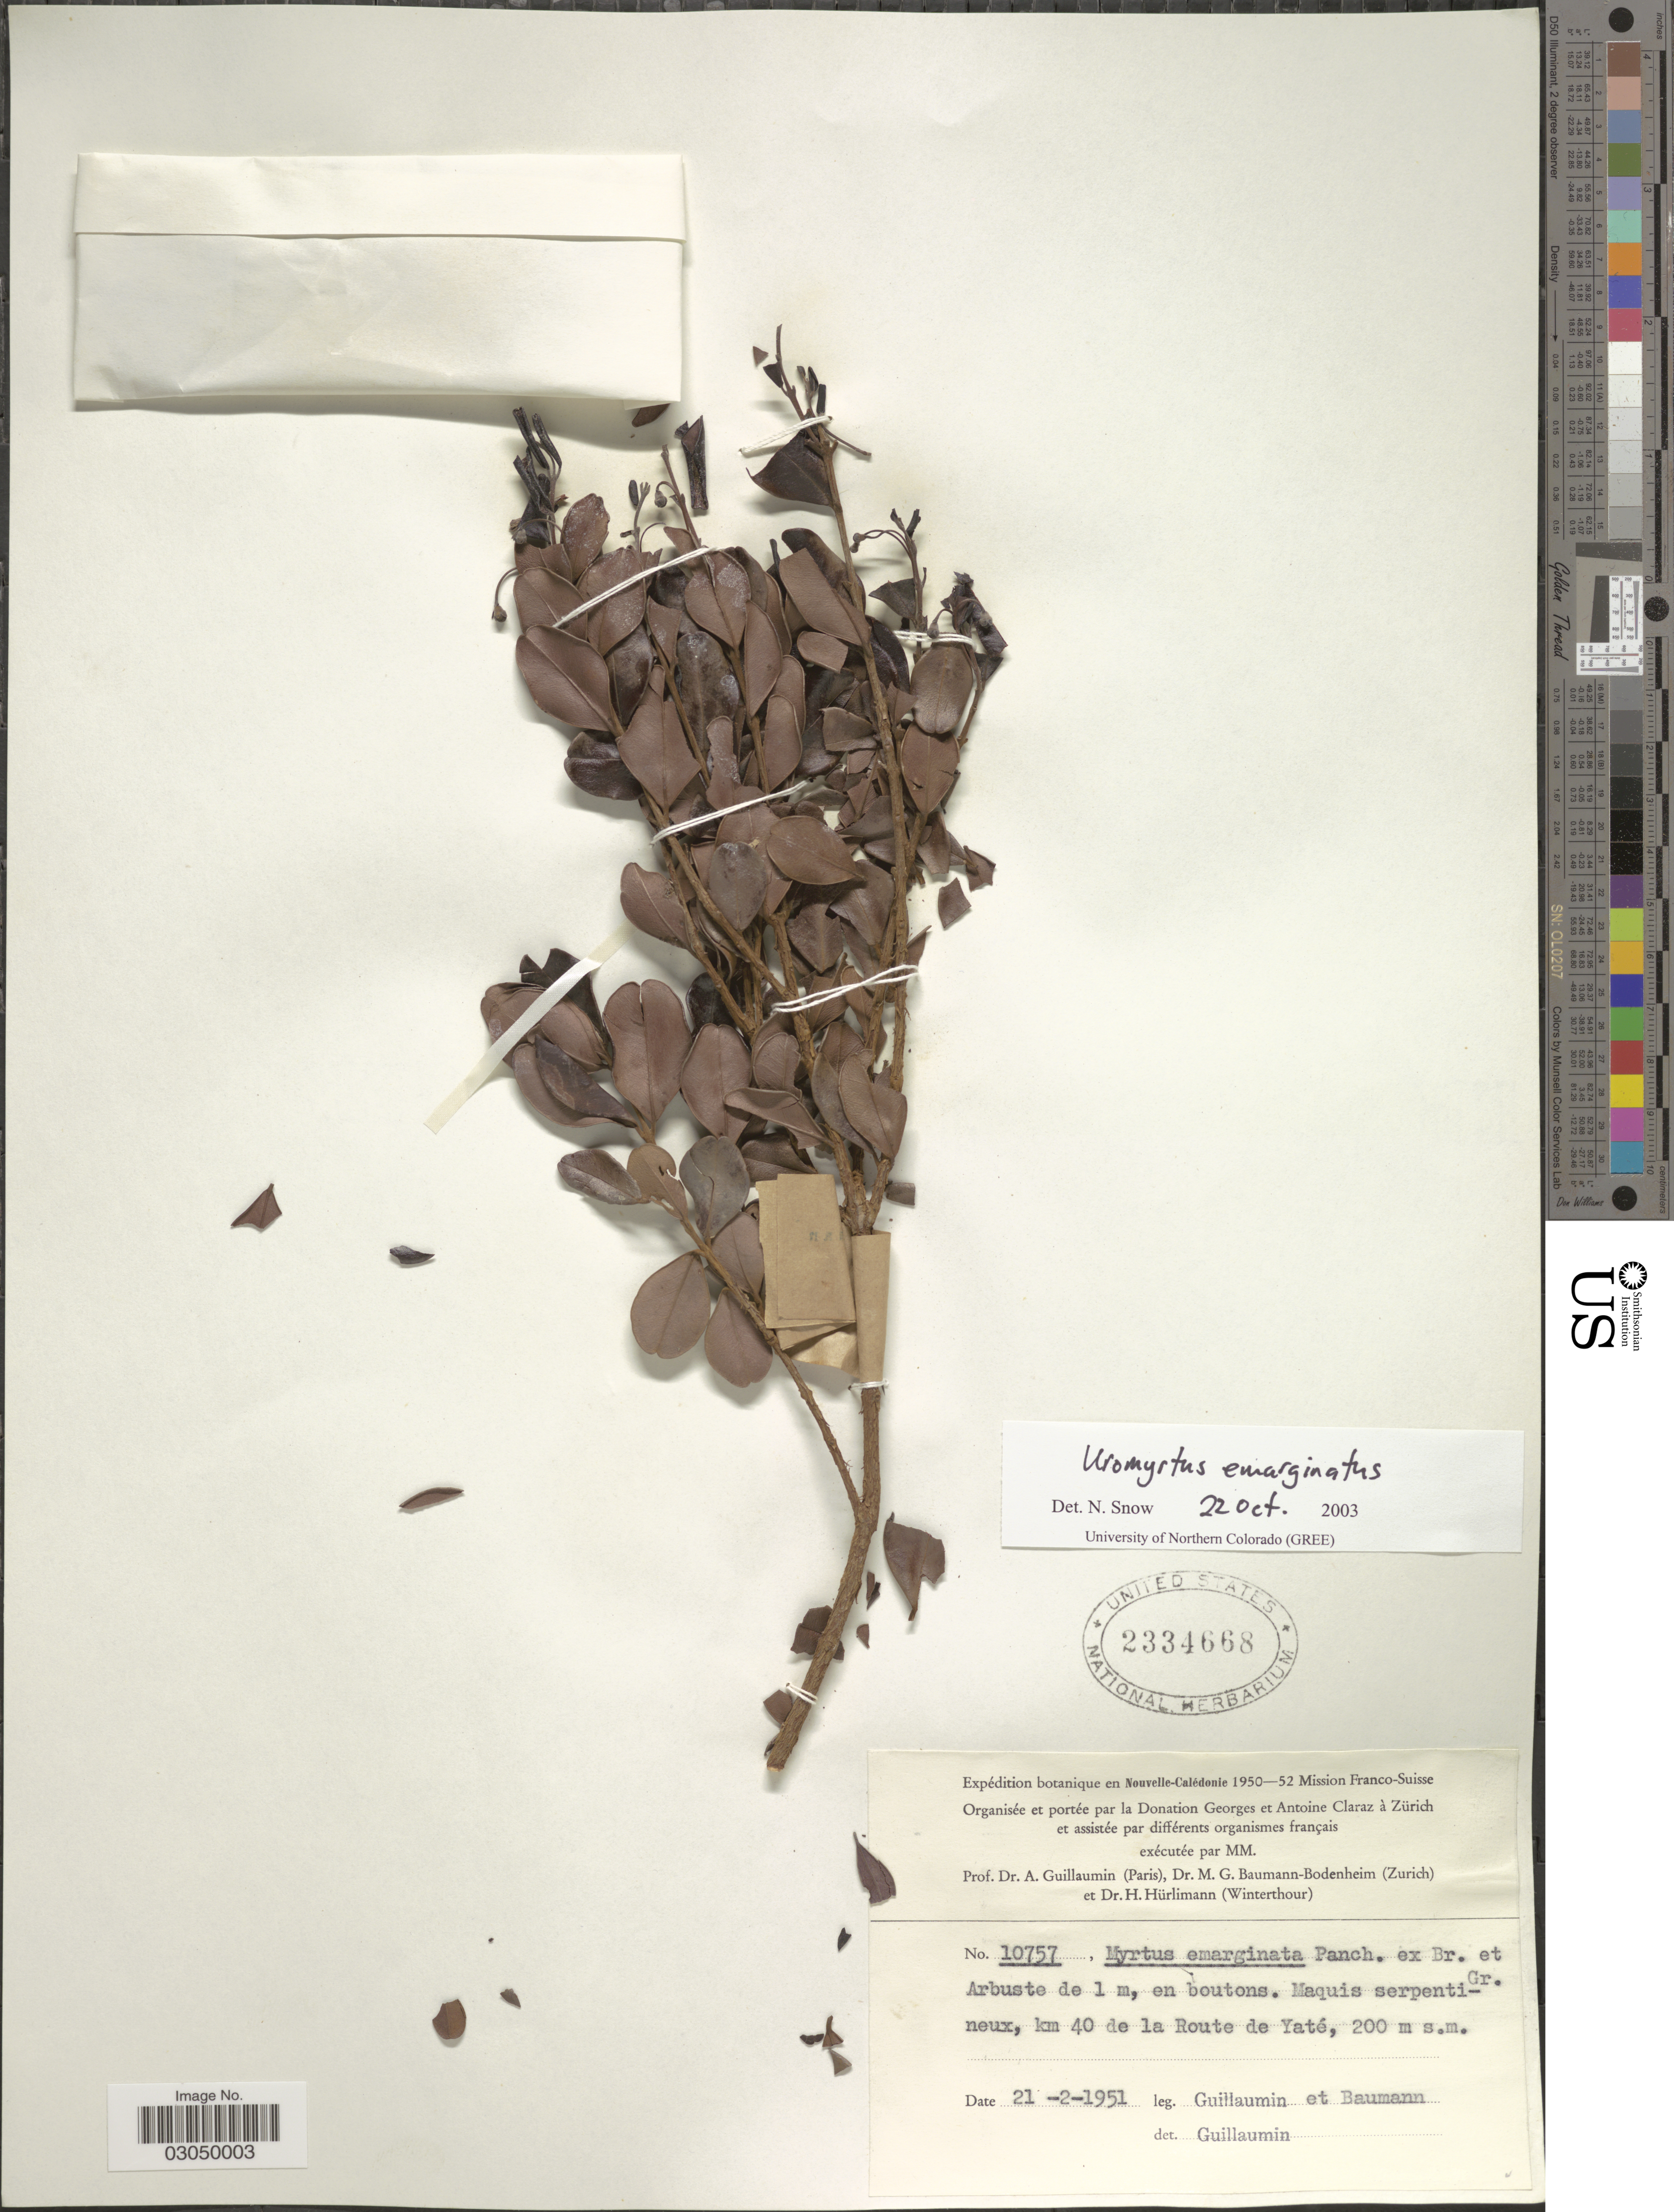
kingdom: Plantae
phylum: Tracheophyta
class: Magnoliopsida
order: Myrtales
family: Myrtaceae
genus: Uromyrtus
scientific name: Uromyrtus emarginata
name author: (Pancher ex Baker f.) Burret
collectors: A. Guillaumin & M. G. Baumann-Bodenheim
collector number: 10757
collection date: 1951-02-21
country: New Caledonia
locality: En Nouvelle-Calédonie. Maquis serpentineux, km 40 de la Route de Yaté.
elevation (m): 200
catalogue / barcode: US 2334668